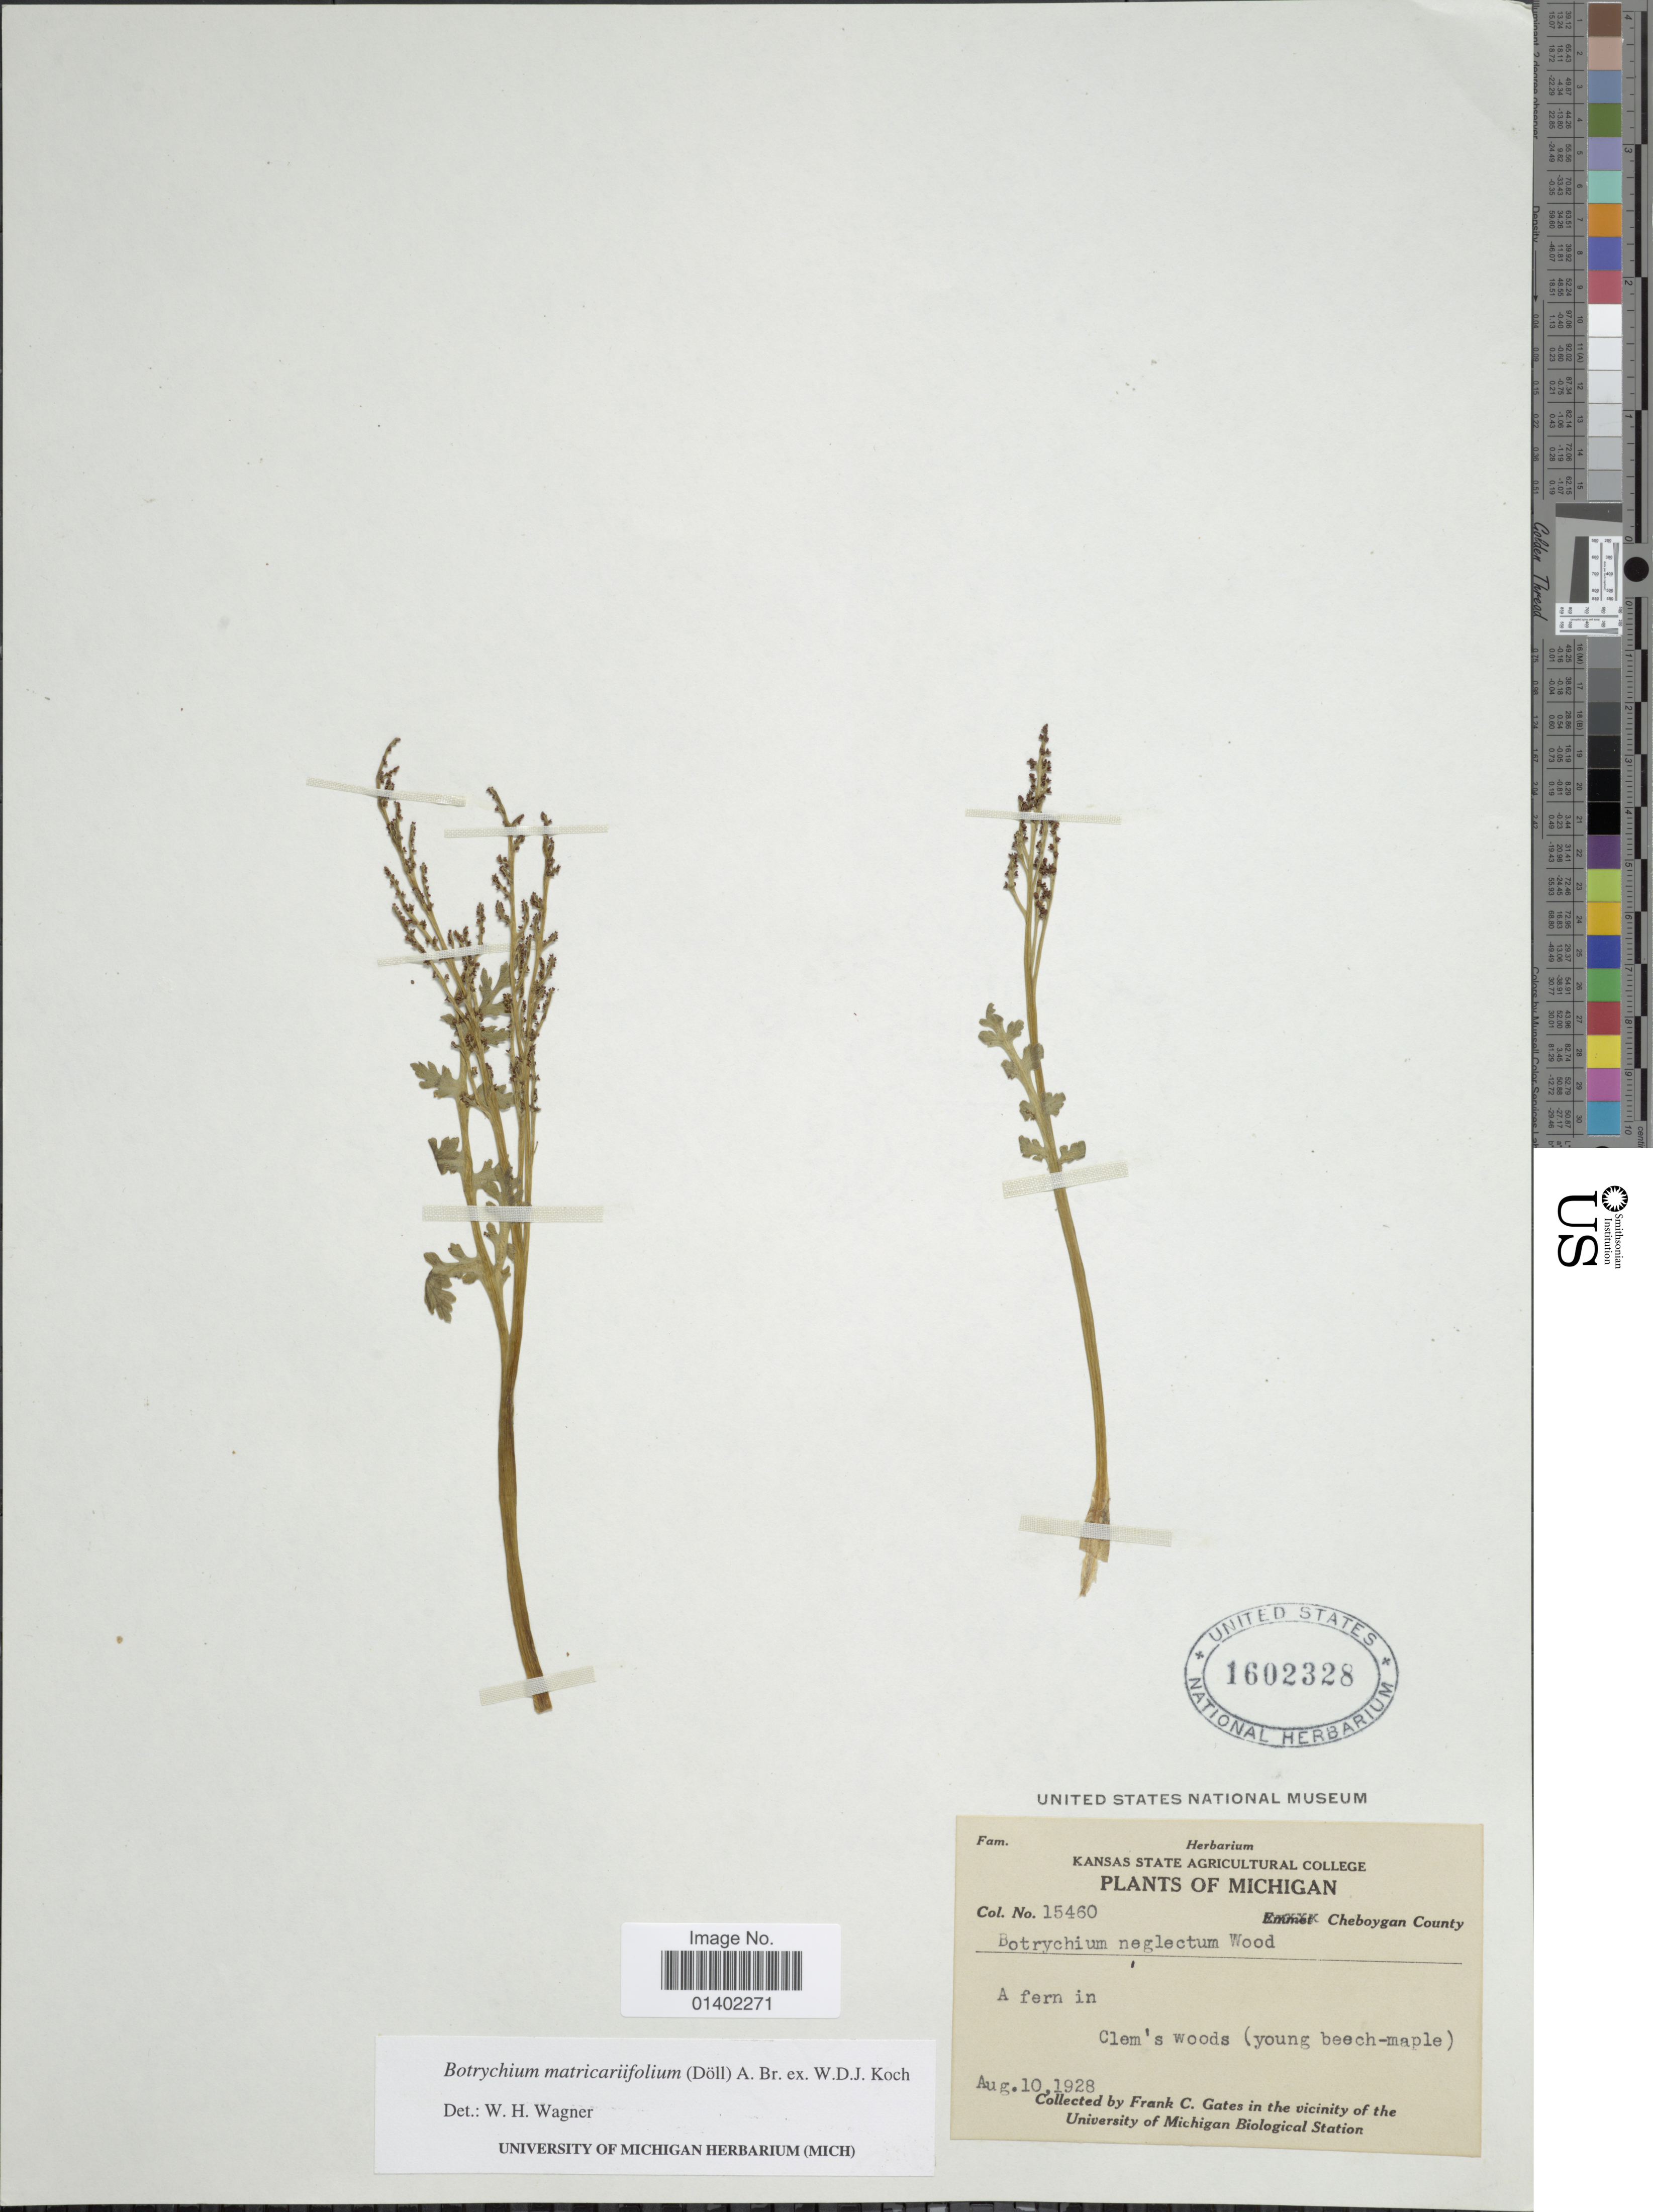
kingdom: Plantae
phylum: Tracheophyta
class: Polypodiopsida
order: Ophioglossales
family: Ophioglossaceae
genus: Botrychium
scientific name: Botrychium matricariifolium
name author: (A. Braun ex Dowell) A. Braun ex Koch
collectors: F. C. Gates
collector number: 15460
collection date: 1928-08-10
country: United States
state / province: Michigan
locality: A fern in Clem's woods (young beech- maple), in the vicinity of the University of Michigan Biological Station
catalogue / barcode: US 1602328